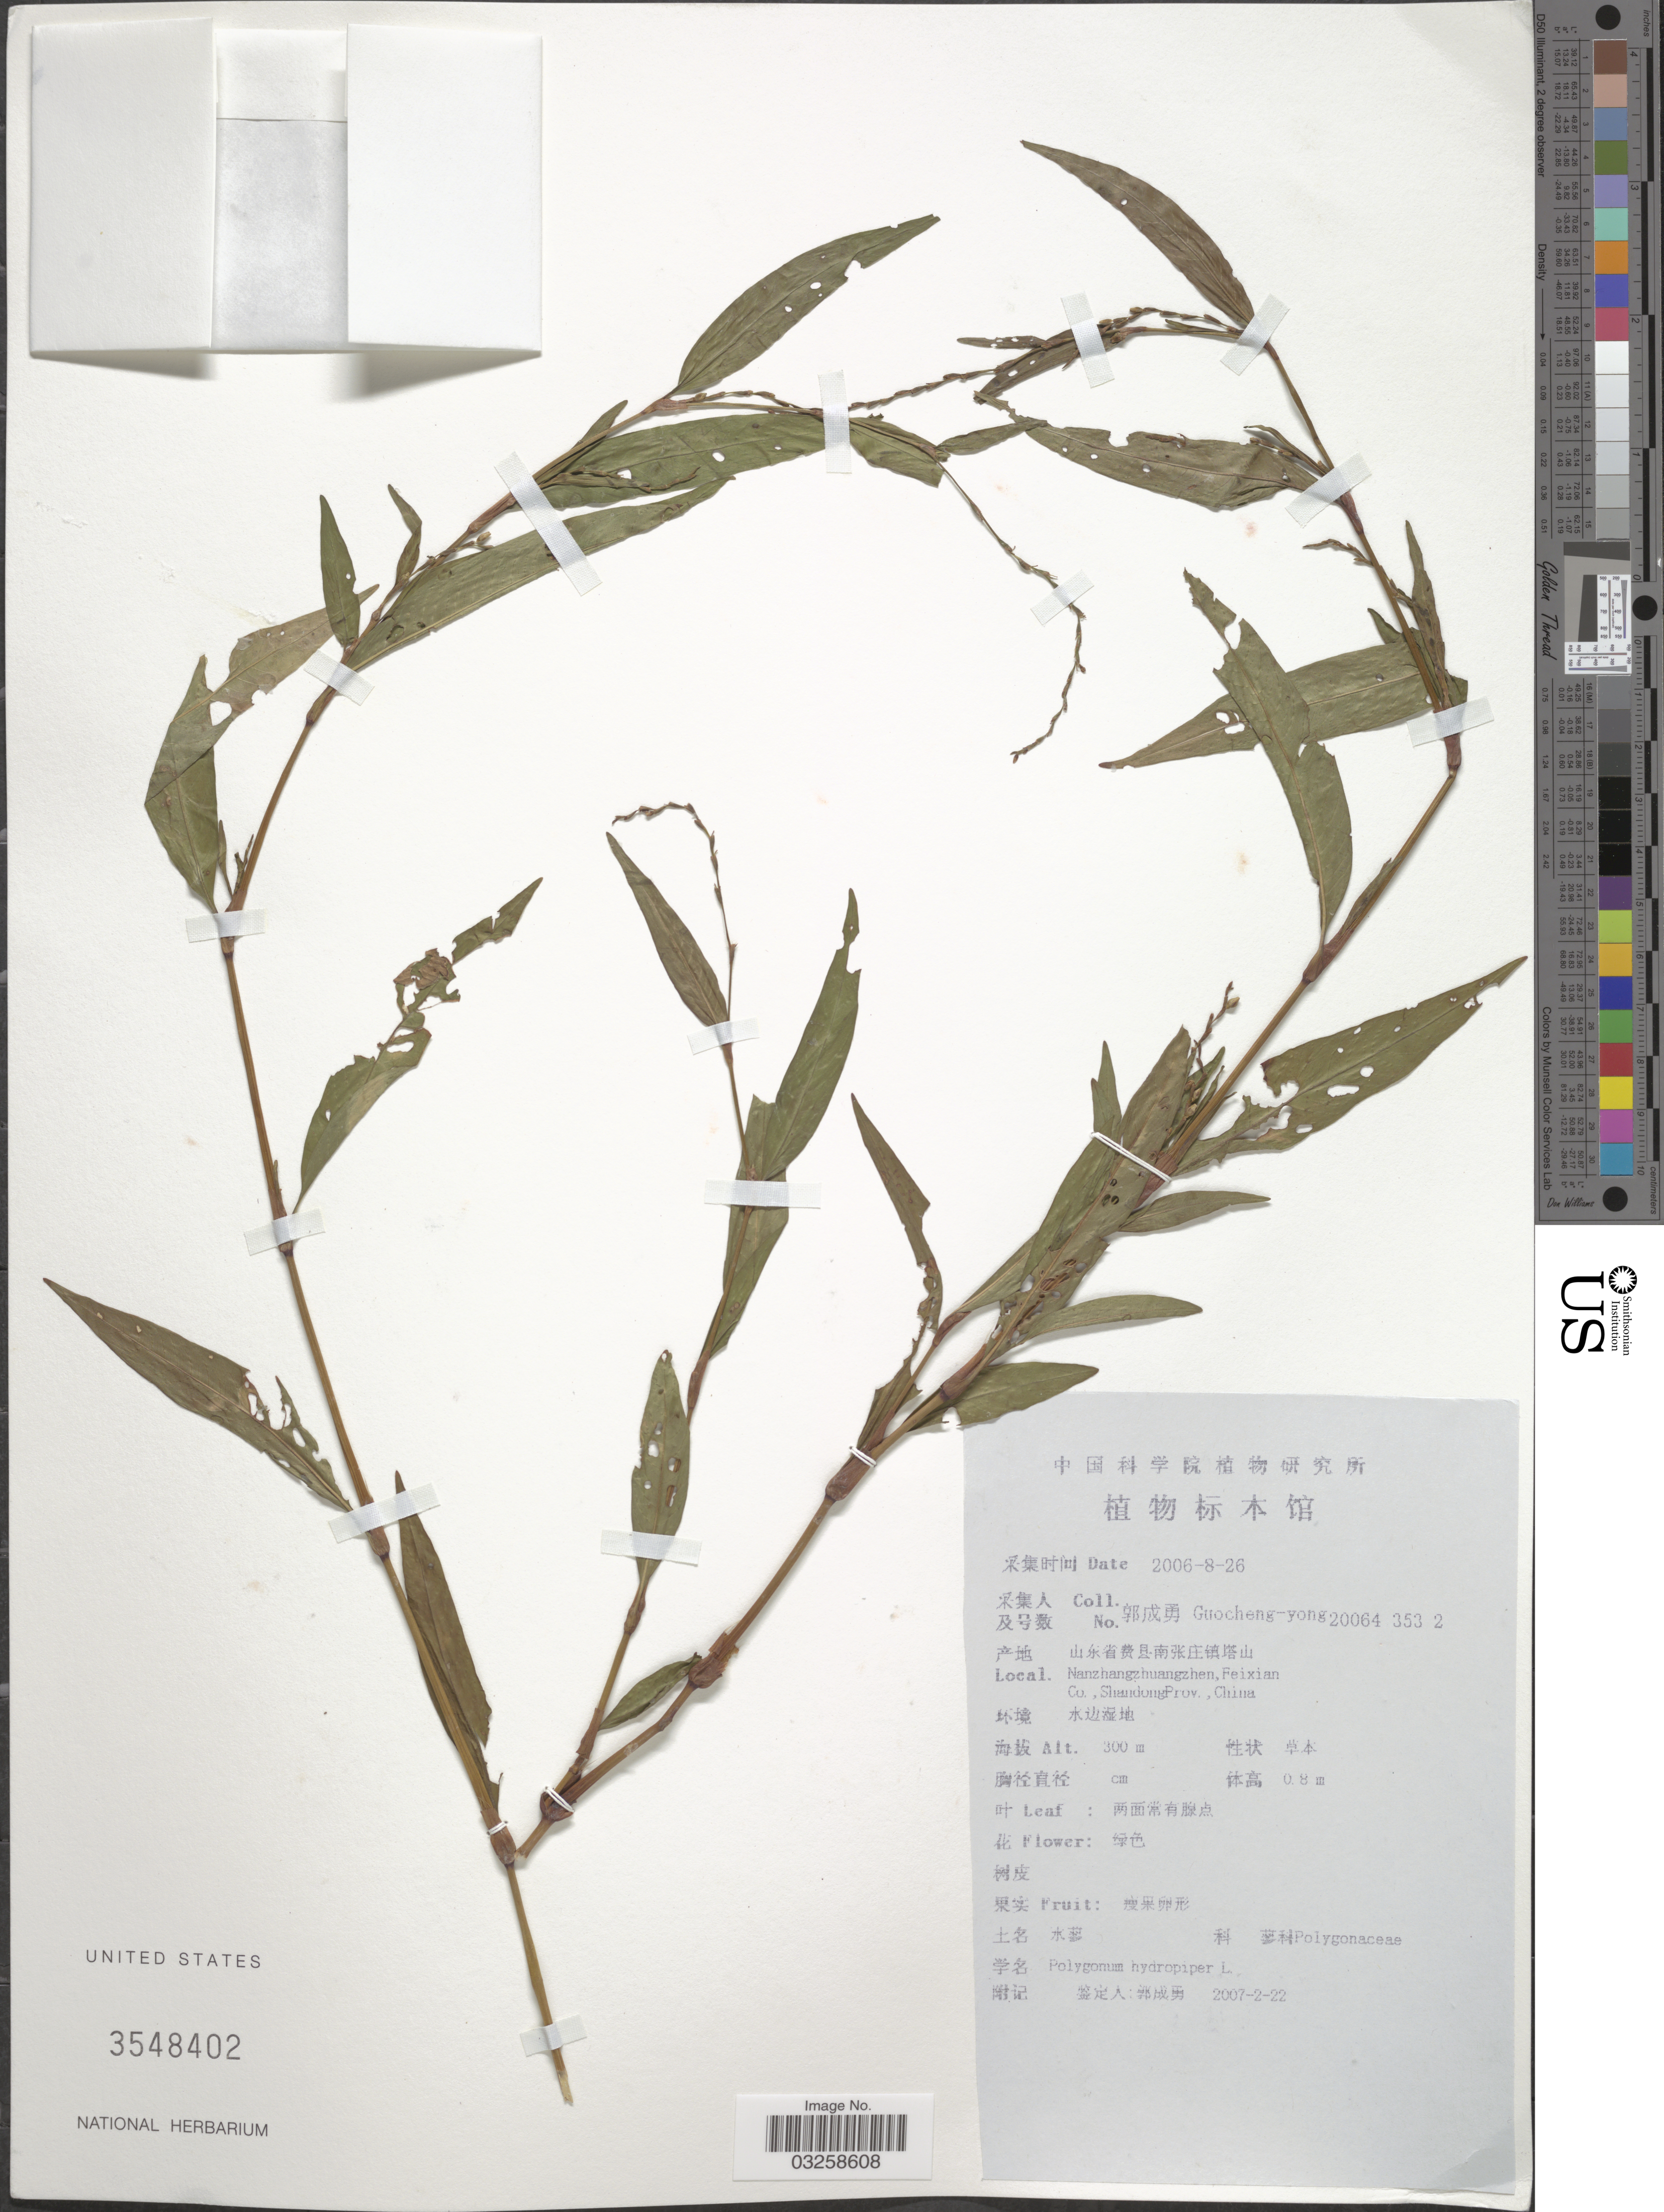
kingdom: Plantae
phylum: Tracheophyta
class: Magnoliopsida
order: Caryophyllales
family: Polygonaceae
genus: Polygonum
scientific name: Polygonum hydropiper var. hydropiper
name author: L.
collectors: Guo cheng-yong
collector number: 200643532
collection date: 2006-08-26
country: China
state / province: Shandong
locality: Nanzhangzhuangzhen, Feixian Co., Shandong Prov.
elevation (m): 300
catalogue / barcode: US 3548402